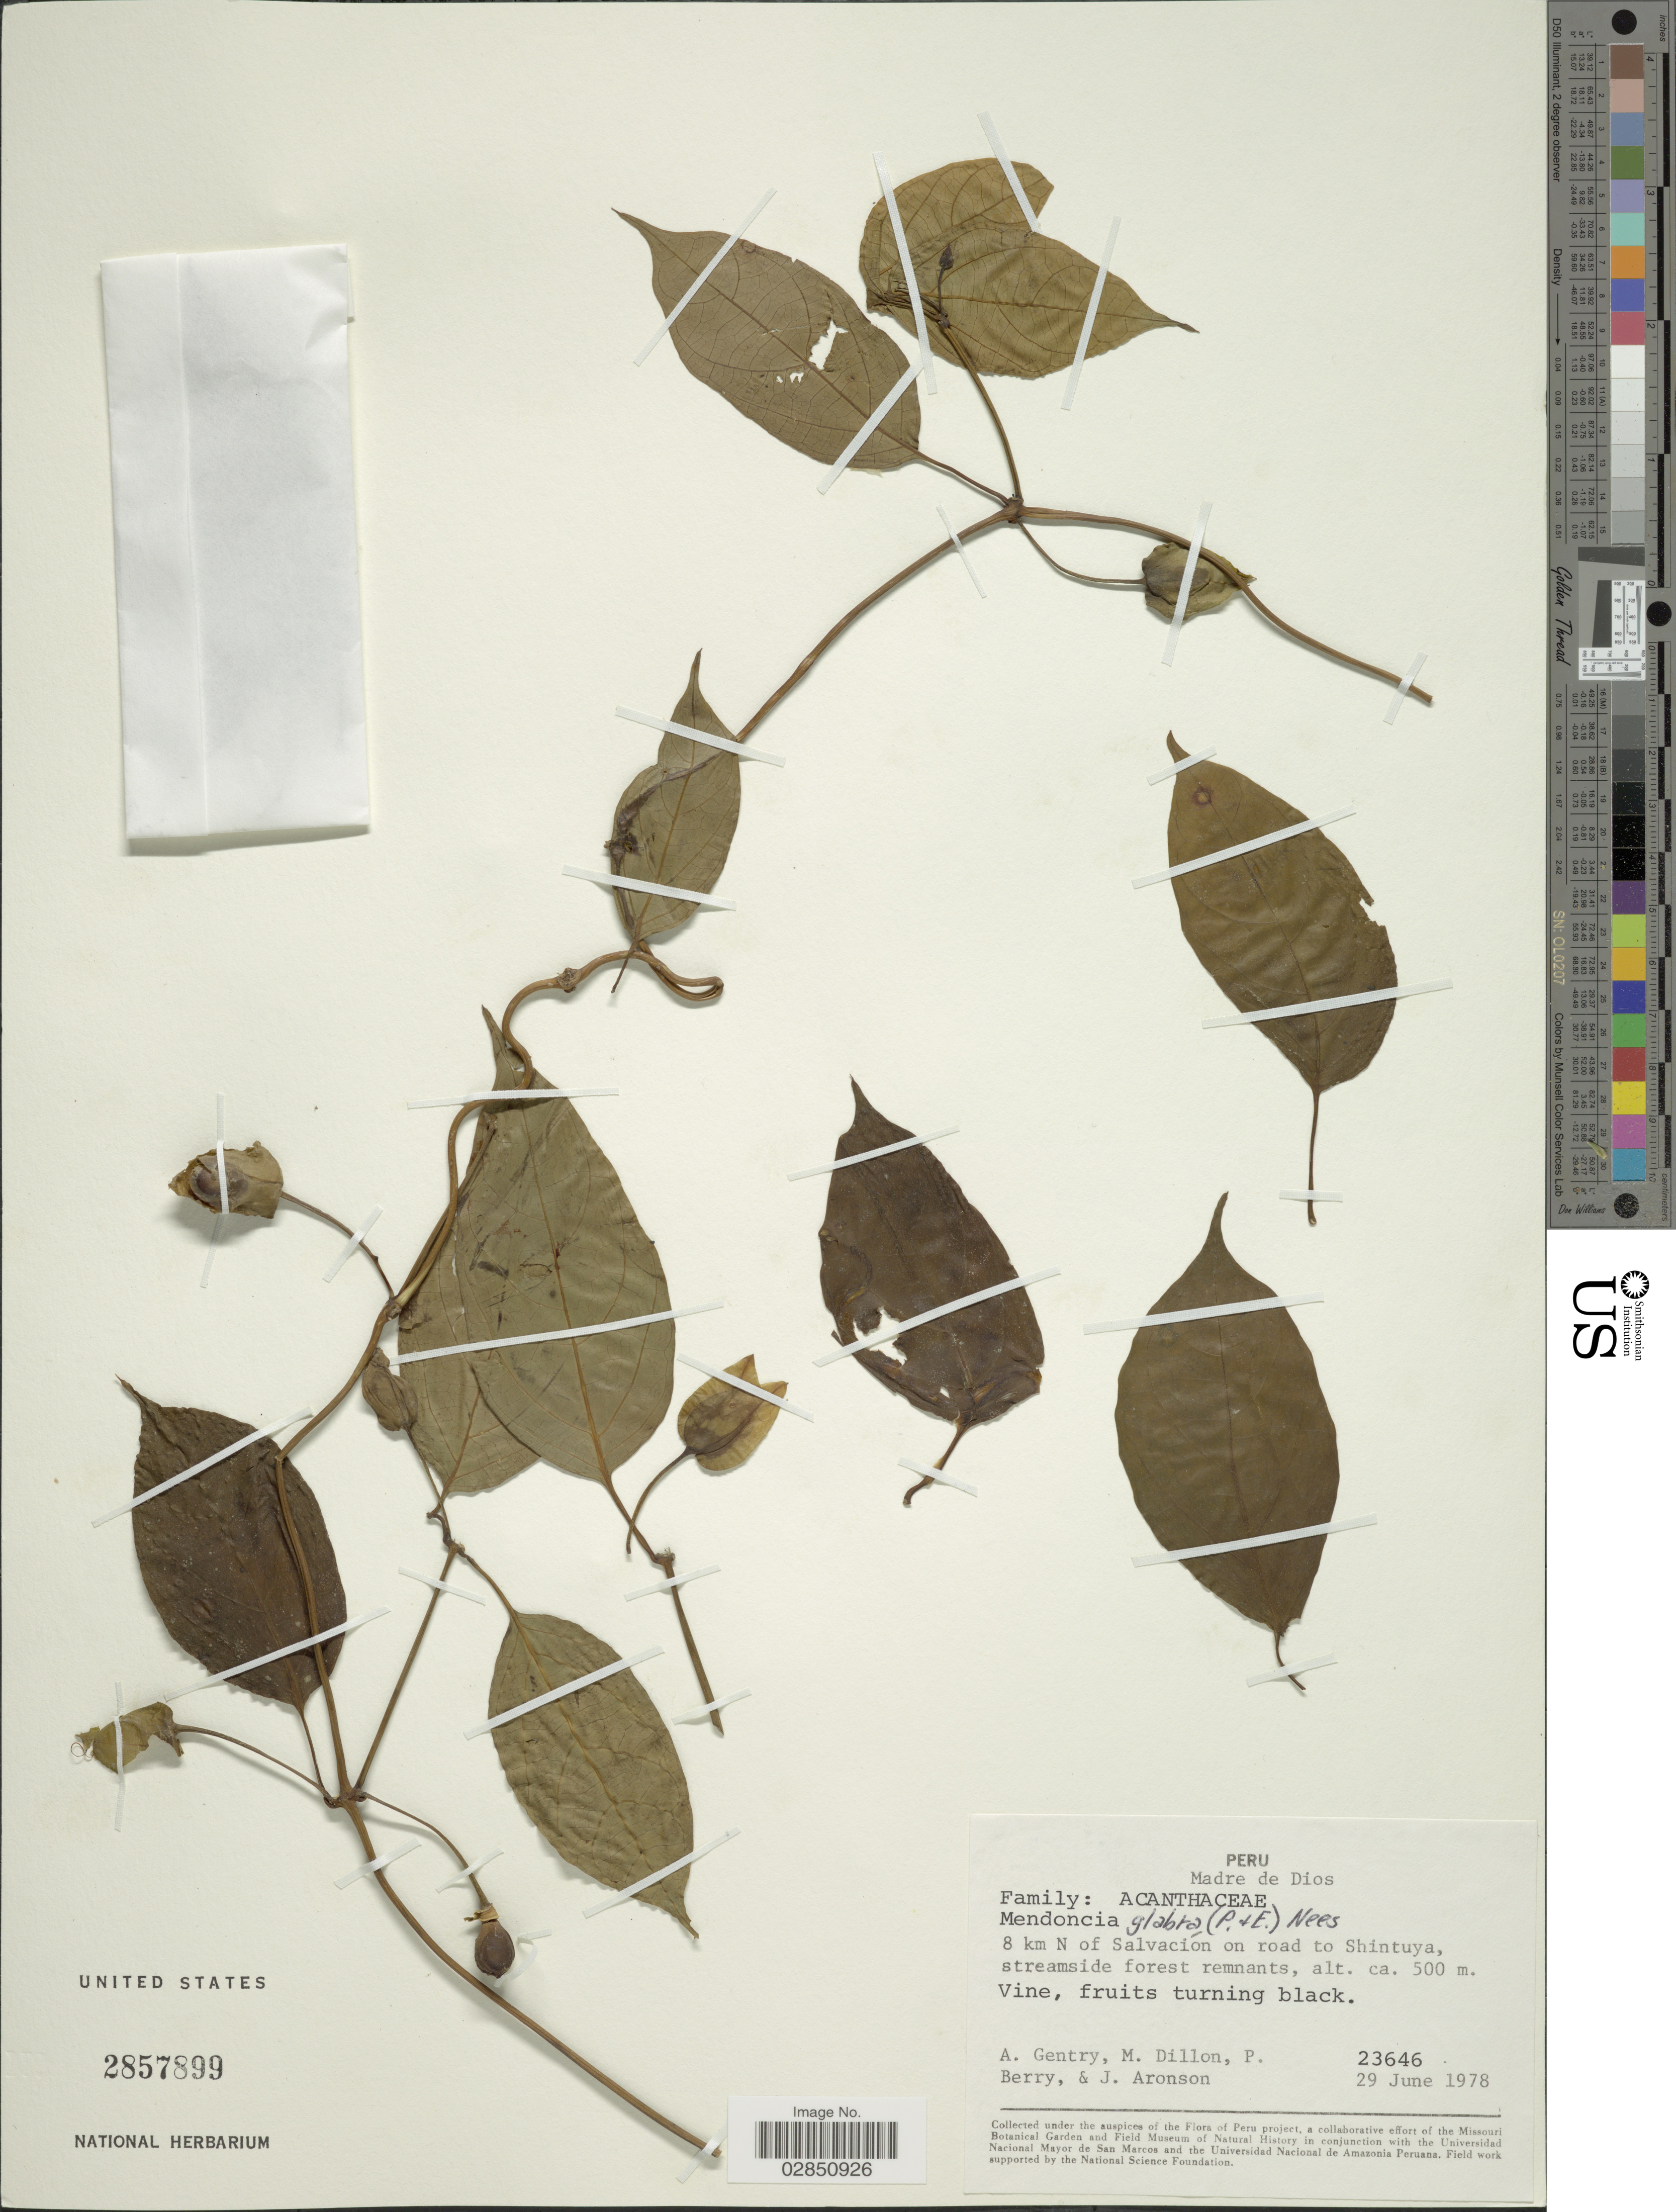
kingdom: Plantae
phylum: Tracheophyta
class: Magnoliopsida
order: Lamiales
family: Acanthaceae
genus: Mendoncia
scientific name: Mendoncia glabra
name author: (Poepp. & Endl.) Nees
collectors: A. H. Gentry, M. O. Dillon, P. Berry & J. Aronson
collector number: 23646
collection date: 1978-06-29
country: Peru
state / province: Madre de Dios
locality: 8 km N of Salvacion on road to Shintuya, streamside forest remnants.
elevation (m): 500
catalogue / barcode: US 2857899